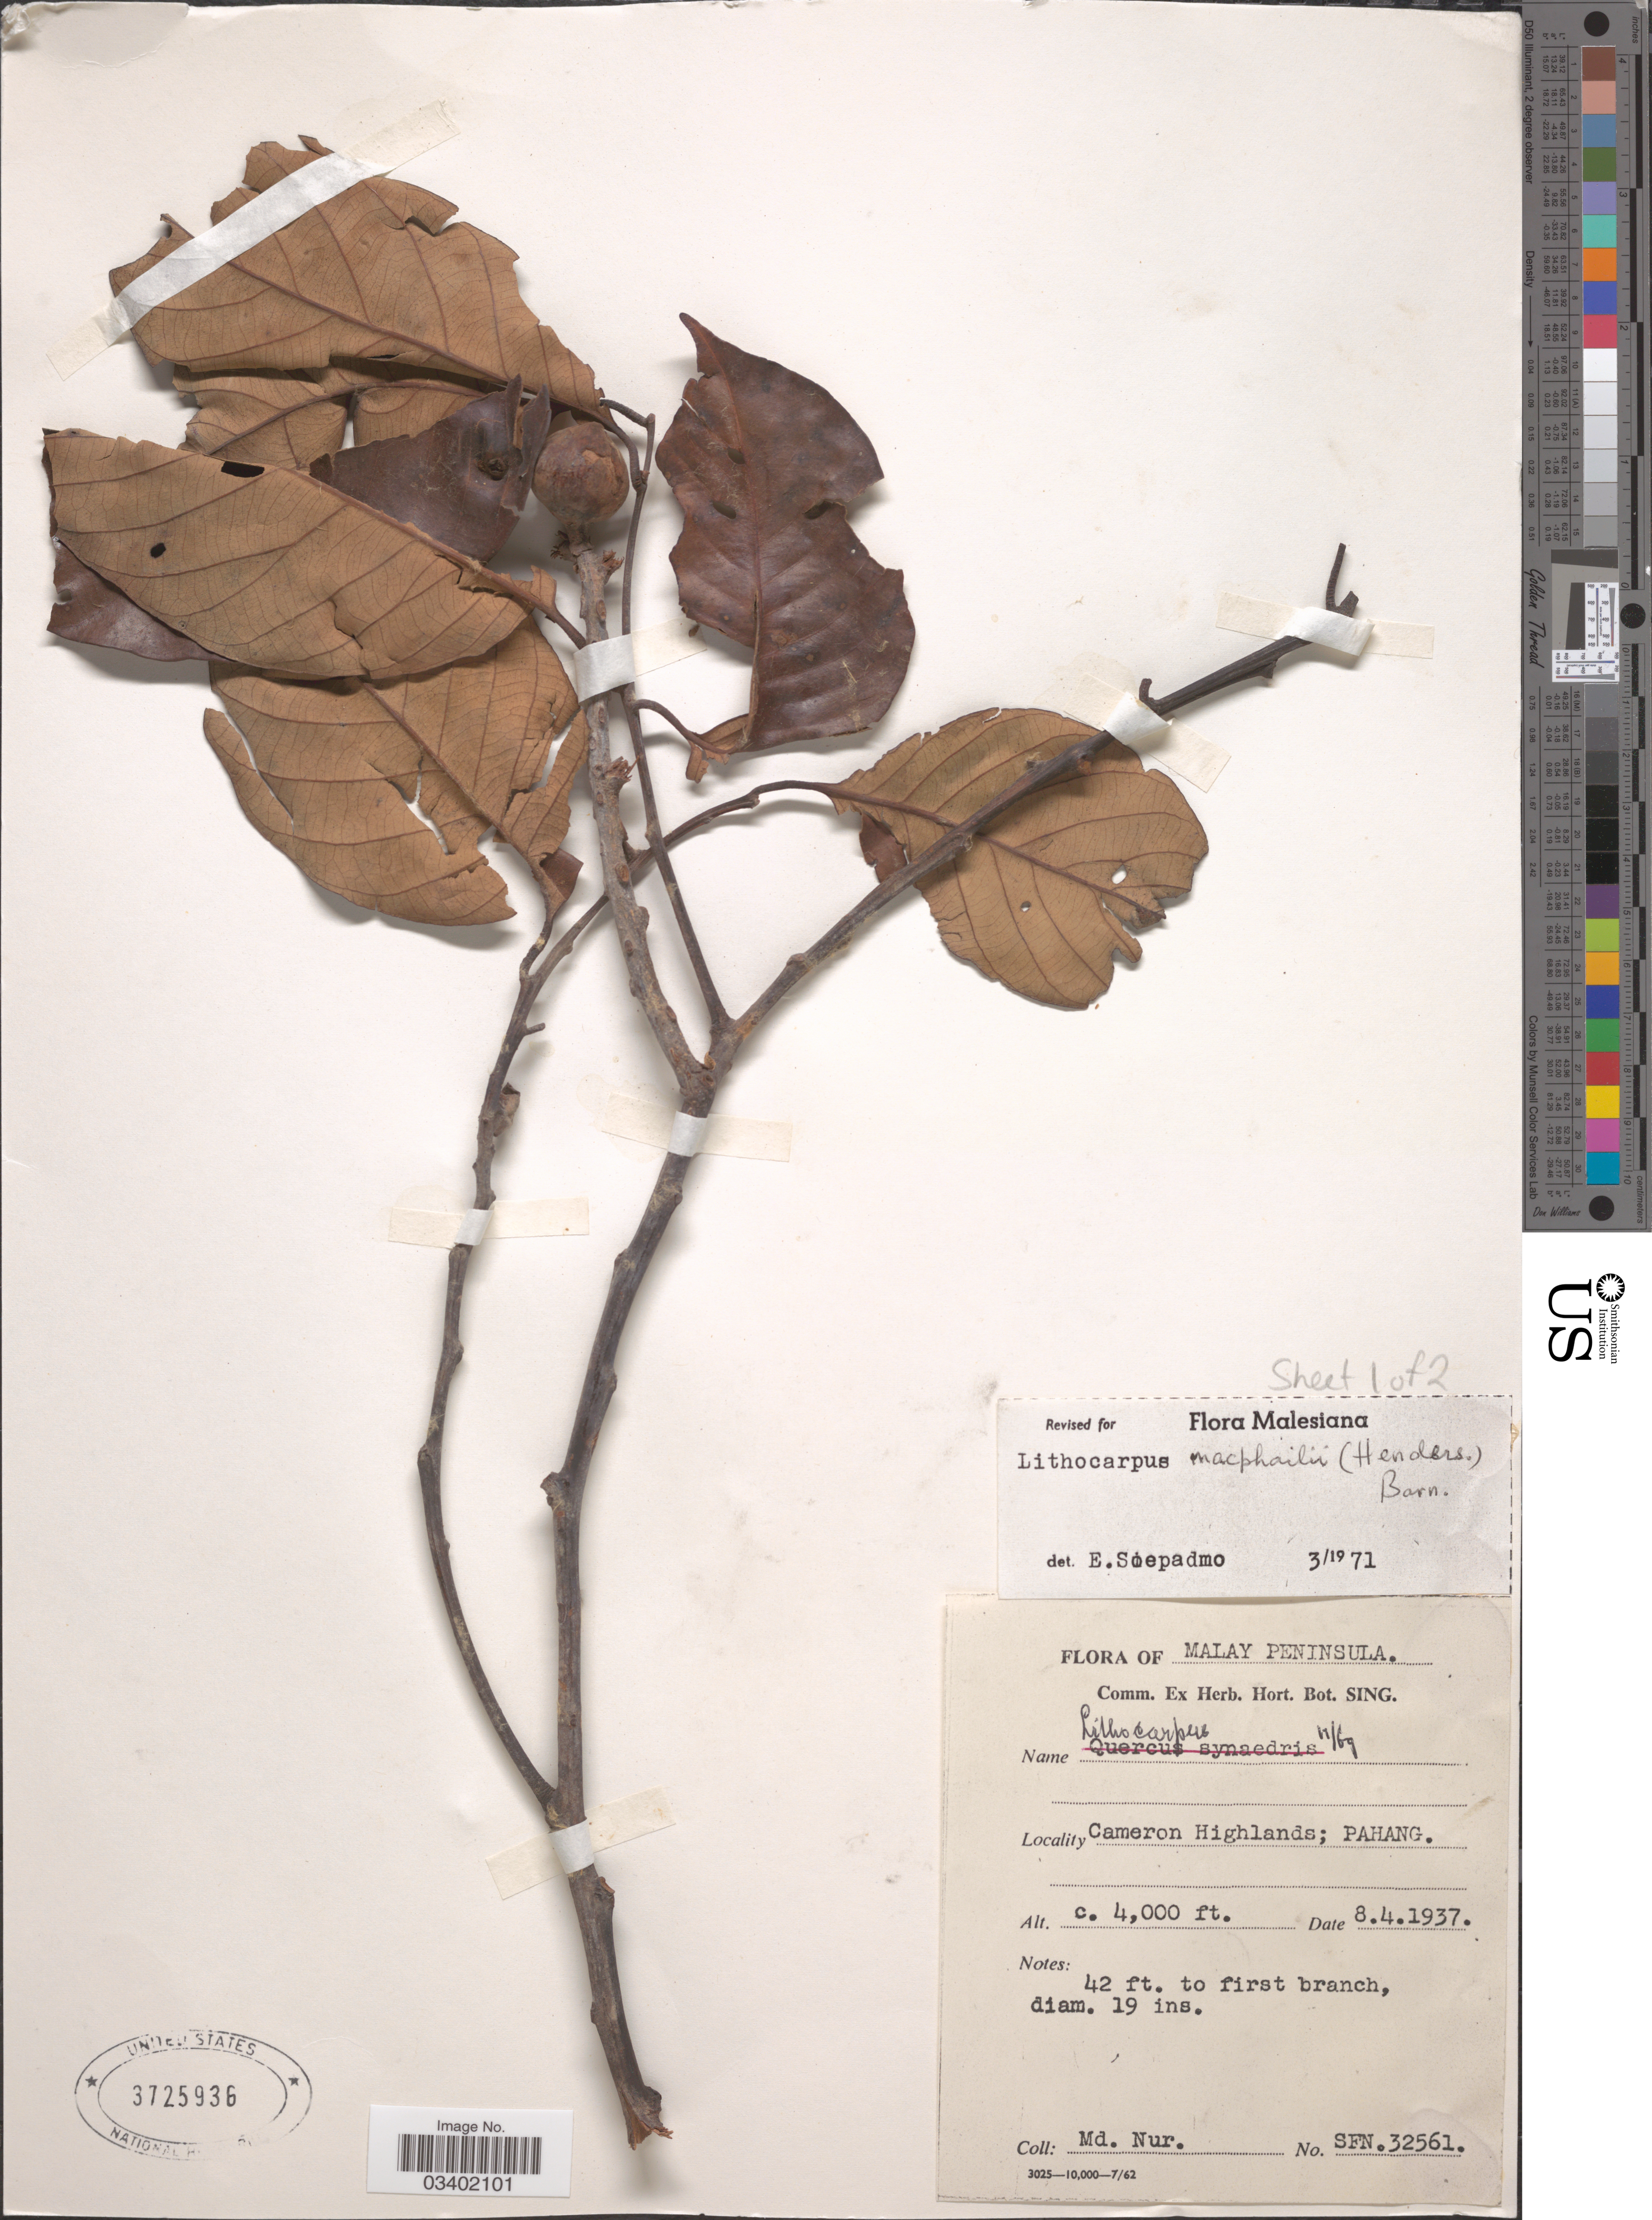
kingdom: Plantae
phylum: Tracheophyta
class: Magnoliopsida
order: Fagales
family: Fagaceae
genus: Lithocarpus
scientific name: Lithocarpus macphailii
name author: (M.R. Hend.) Barnett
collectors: M. Nur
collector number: SFN.32561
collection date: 1937-04-08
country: Malaysia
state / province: Pahang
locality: Malay Peninsula. Cameron Highlands.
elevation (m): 1219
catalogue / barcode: US 3725936